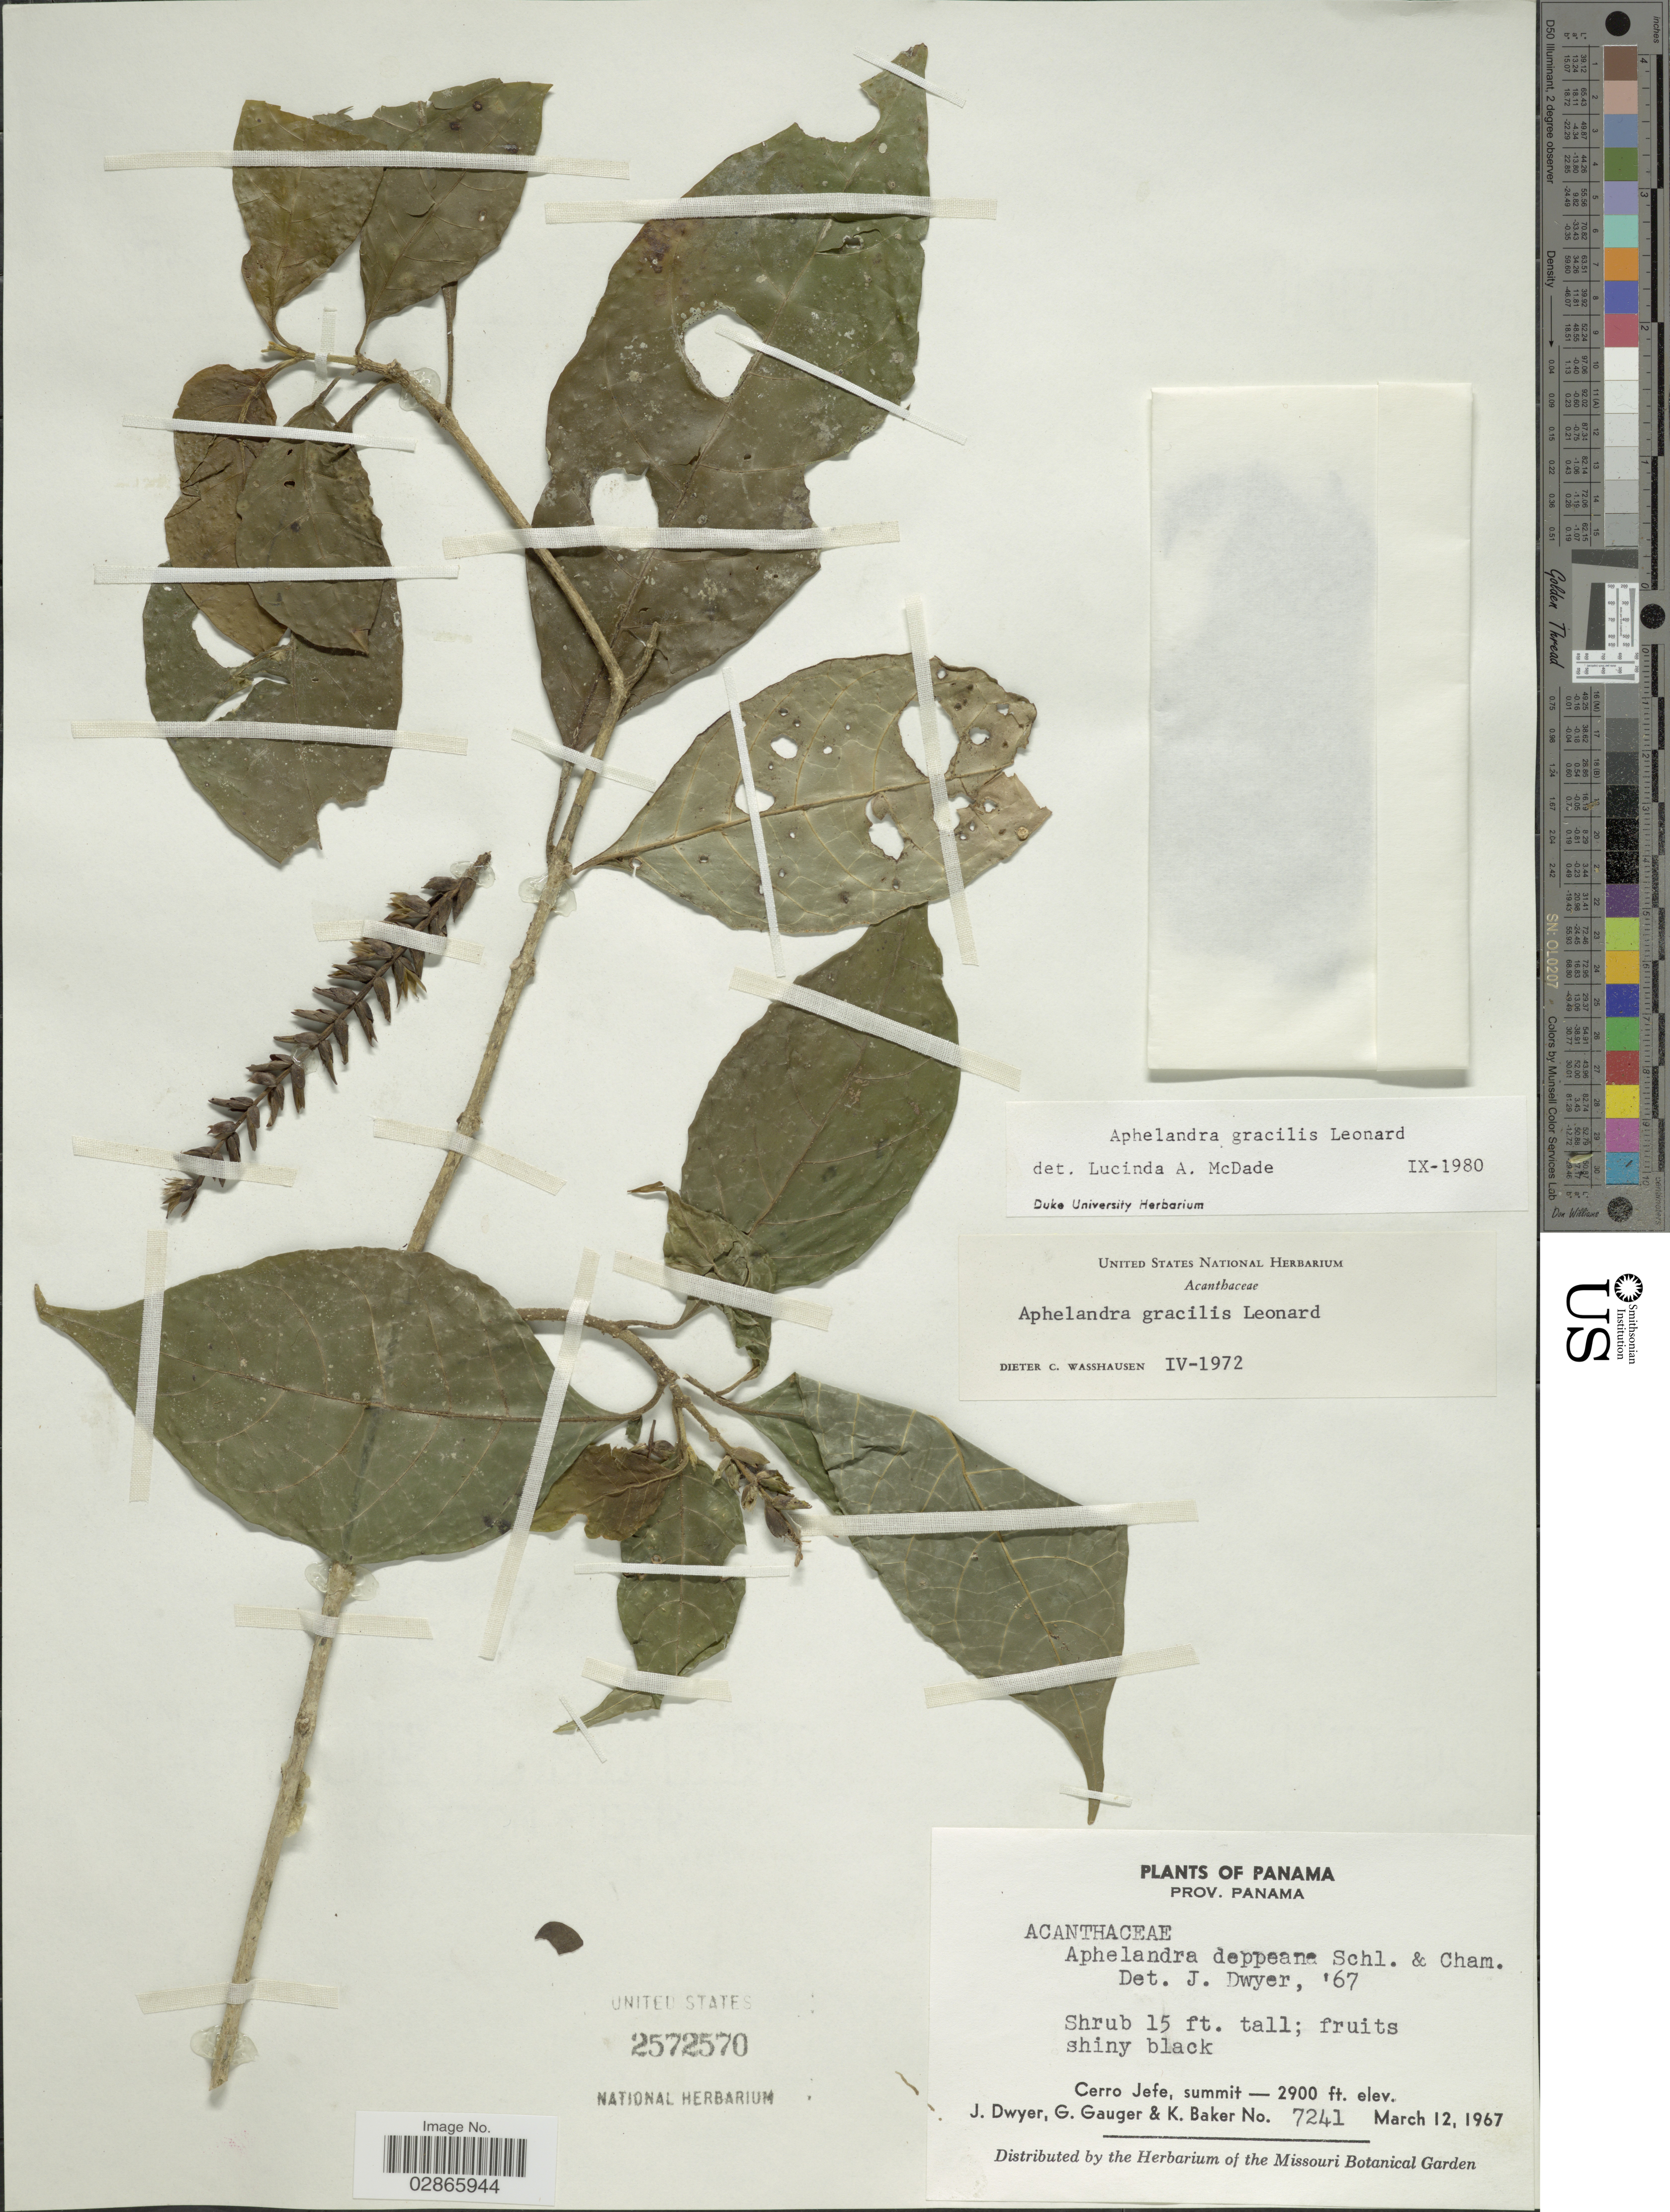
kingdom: Plantae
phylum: Tracheophyta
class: Magnoliopsida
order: Lamiales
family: Acanthaceae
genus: Aphelandra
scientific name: Aphelandra gracilis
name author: Leonard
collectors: J. Dwyer, G. Gauger & K. Baker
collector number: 7241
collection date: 1967-03-12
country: Panama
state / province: Panamá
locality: Cerro Jefe, summit.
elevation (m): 884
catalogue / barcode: US 2572570